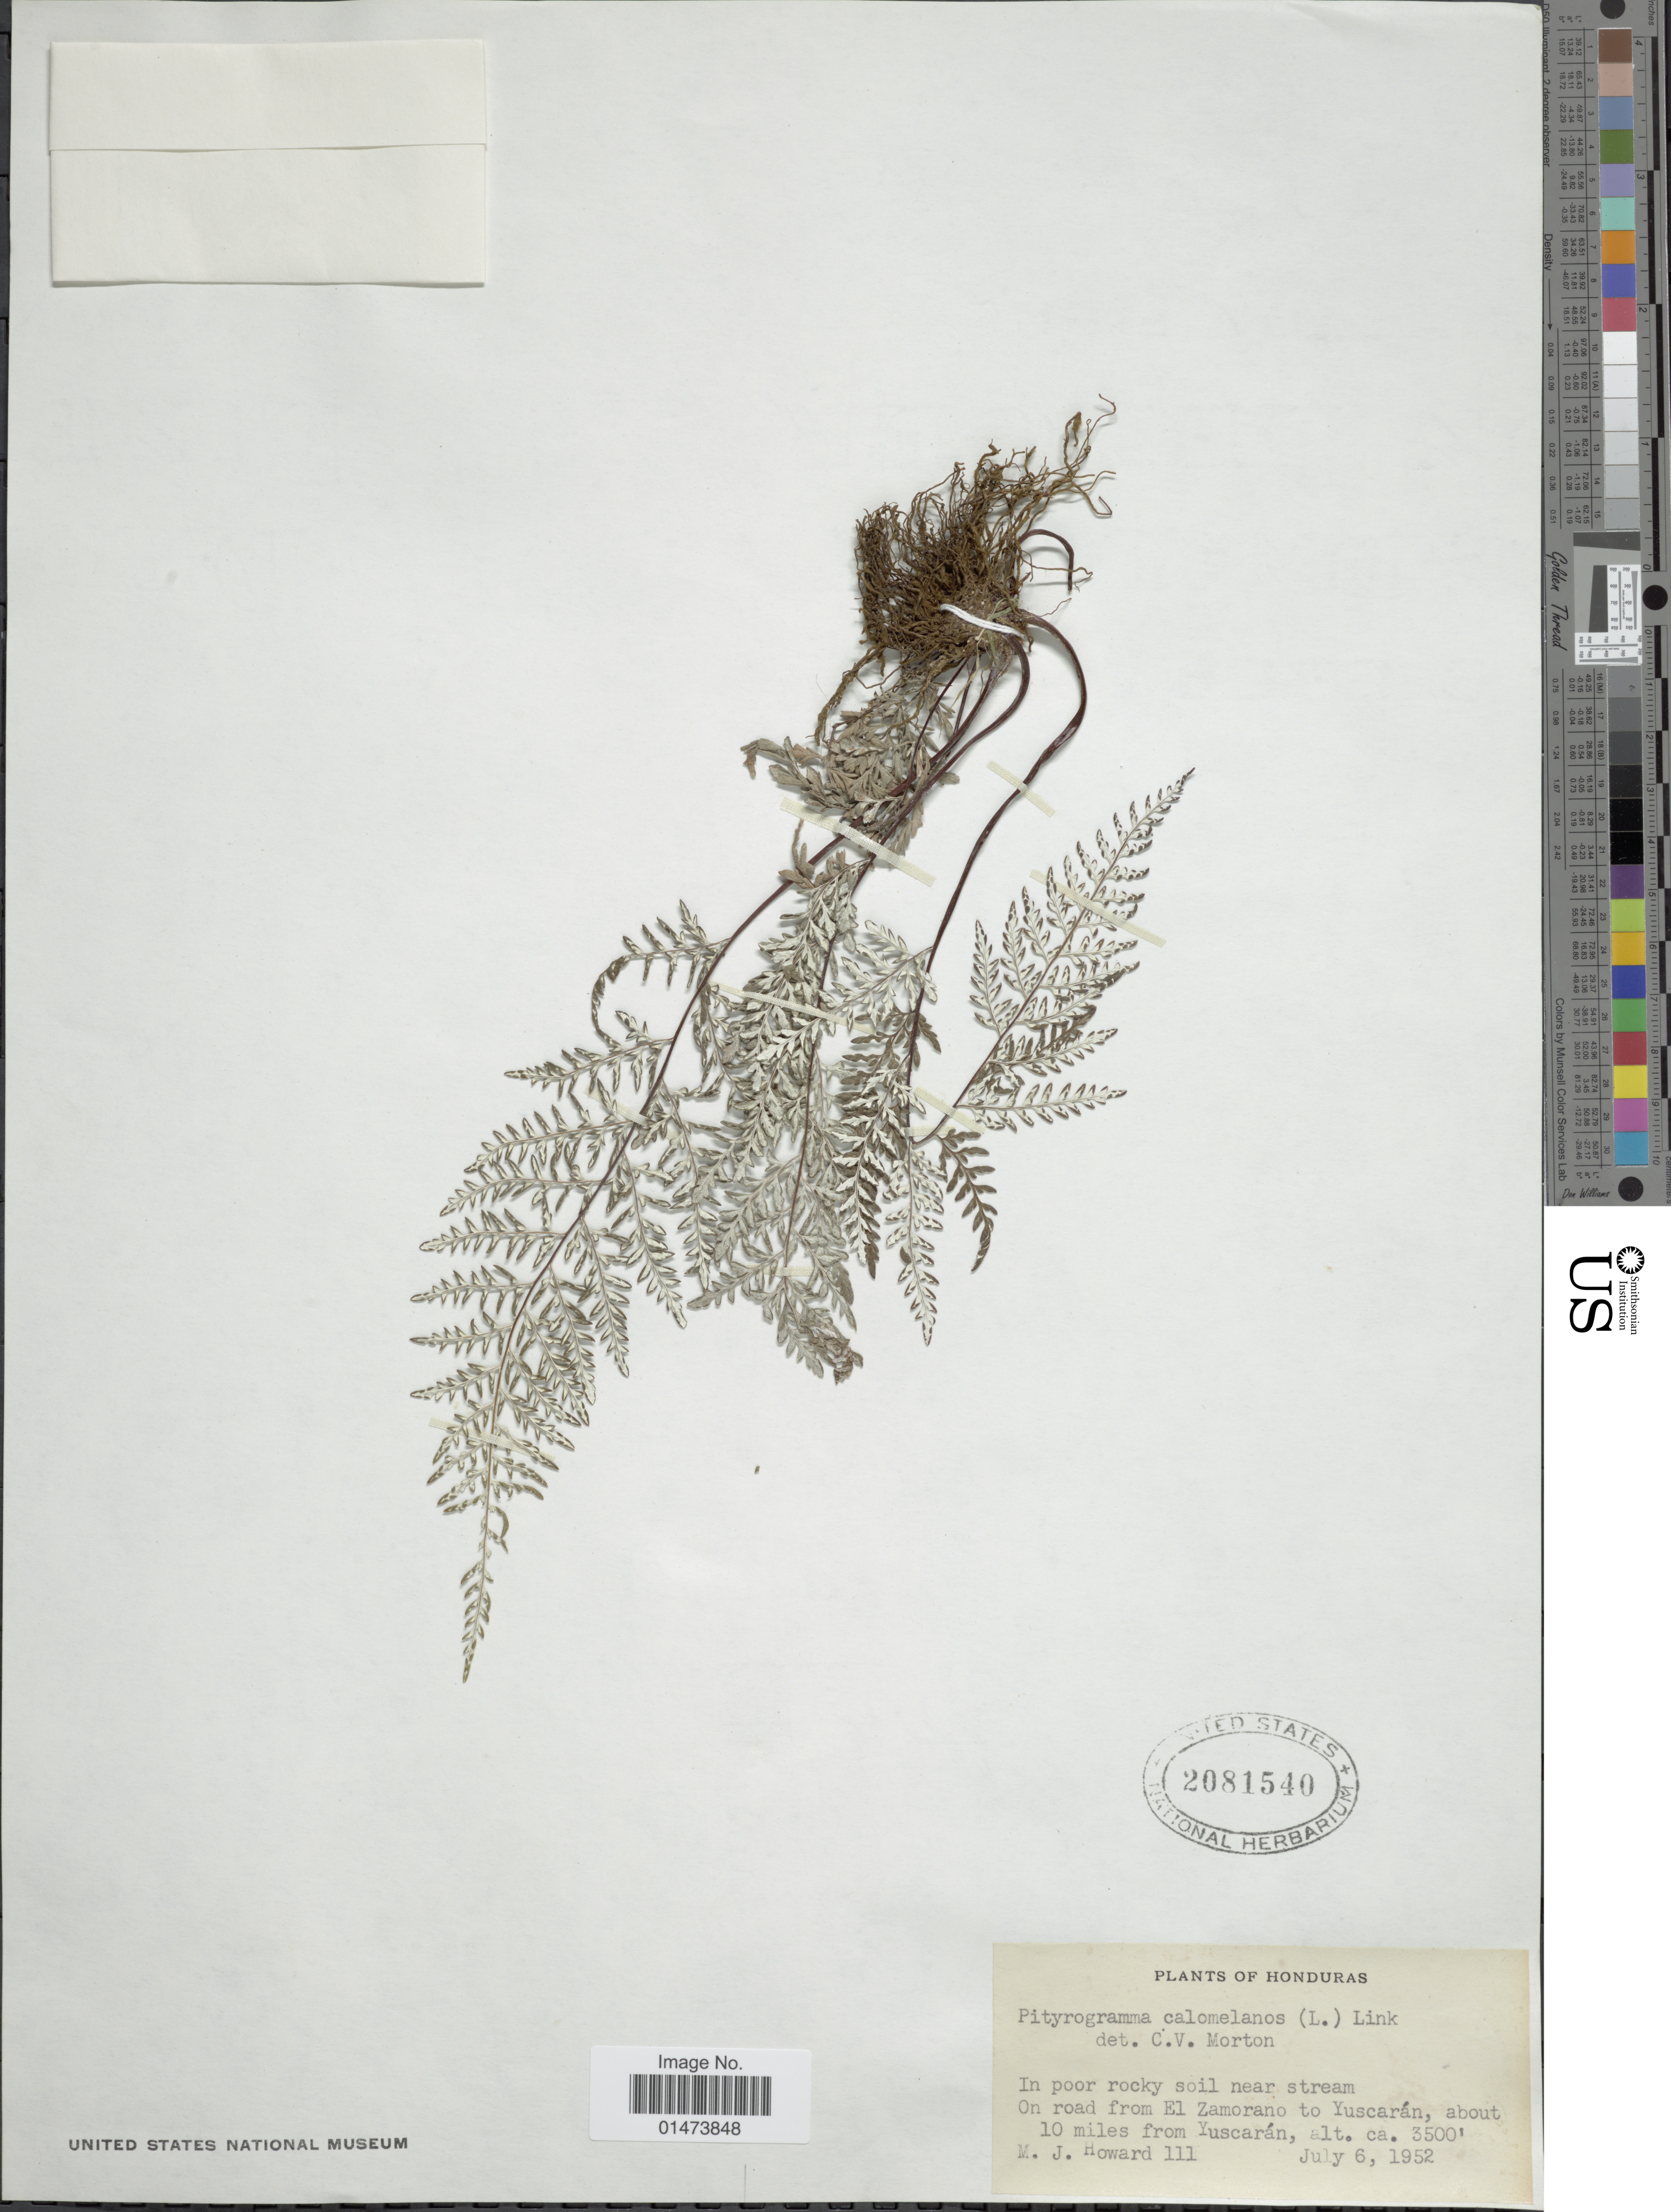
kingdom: Plantae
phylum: Tracheophyta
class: Polypodiopsida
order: Polypodiales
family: Pteridaceae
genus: Pityrogramma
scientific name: Pityrogramma calomelanos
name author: (L.) Link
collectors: M. Howard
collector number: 3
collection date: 1952-07-06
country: Honduras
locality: On road from El Zamorano to Yuscaran, about 10 miles from Yuscaran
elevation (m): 1067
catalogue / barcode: US 2081540